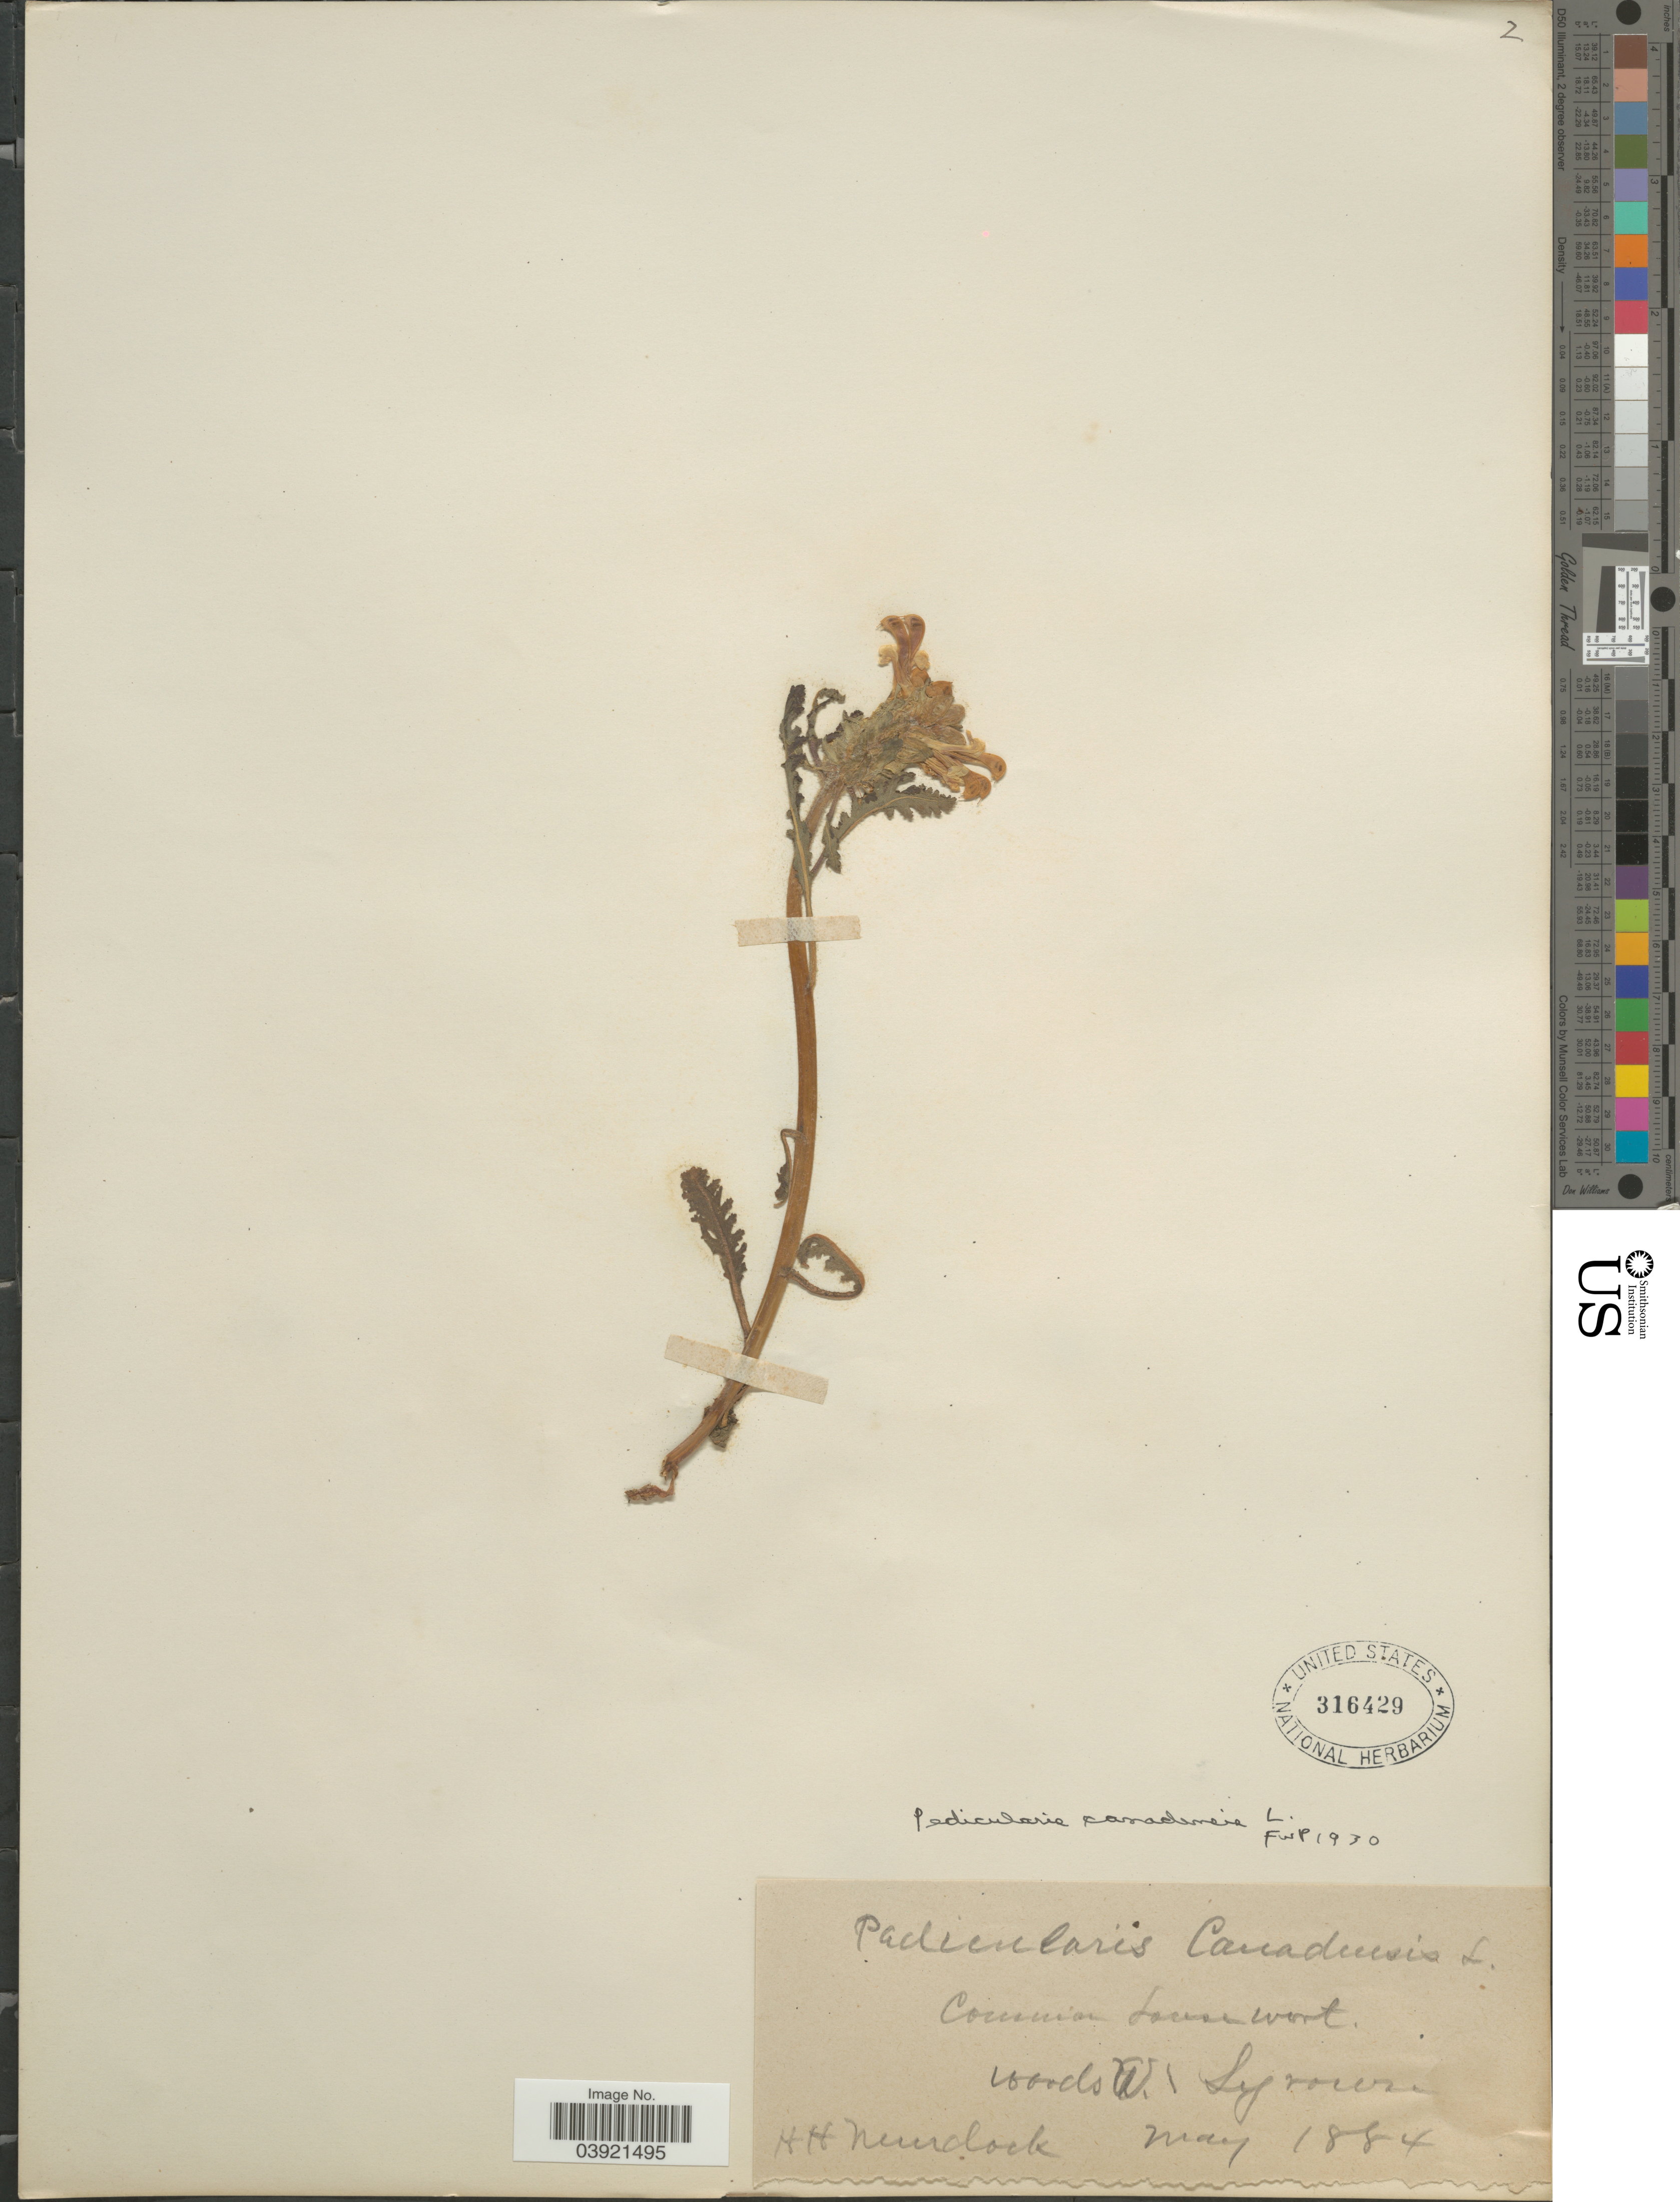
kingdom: Plantae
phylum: Tracheophyta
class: Magnoliopsida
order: Lamiales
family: Orobanchaceae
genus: Pedicularis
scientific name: Pedicularis canadensis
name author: L.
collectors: H. H. Murdock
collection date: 1884-05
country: United States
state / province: New York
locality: Woods W. Syracuse.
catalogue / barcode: US 316429